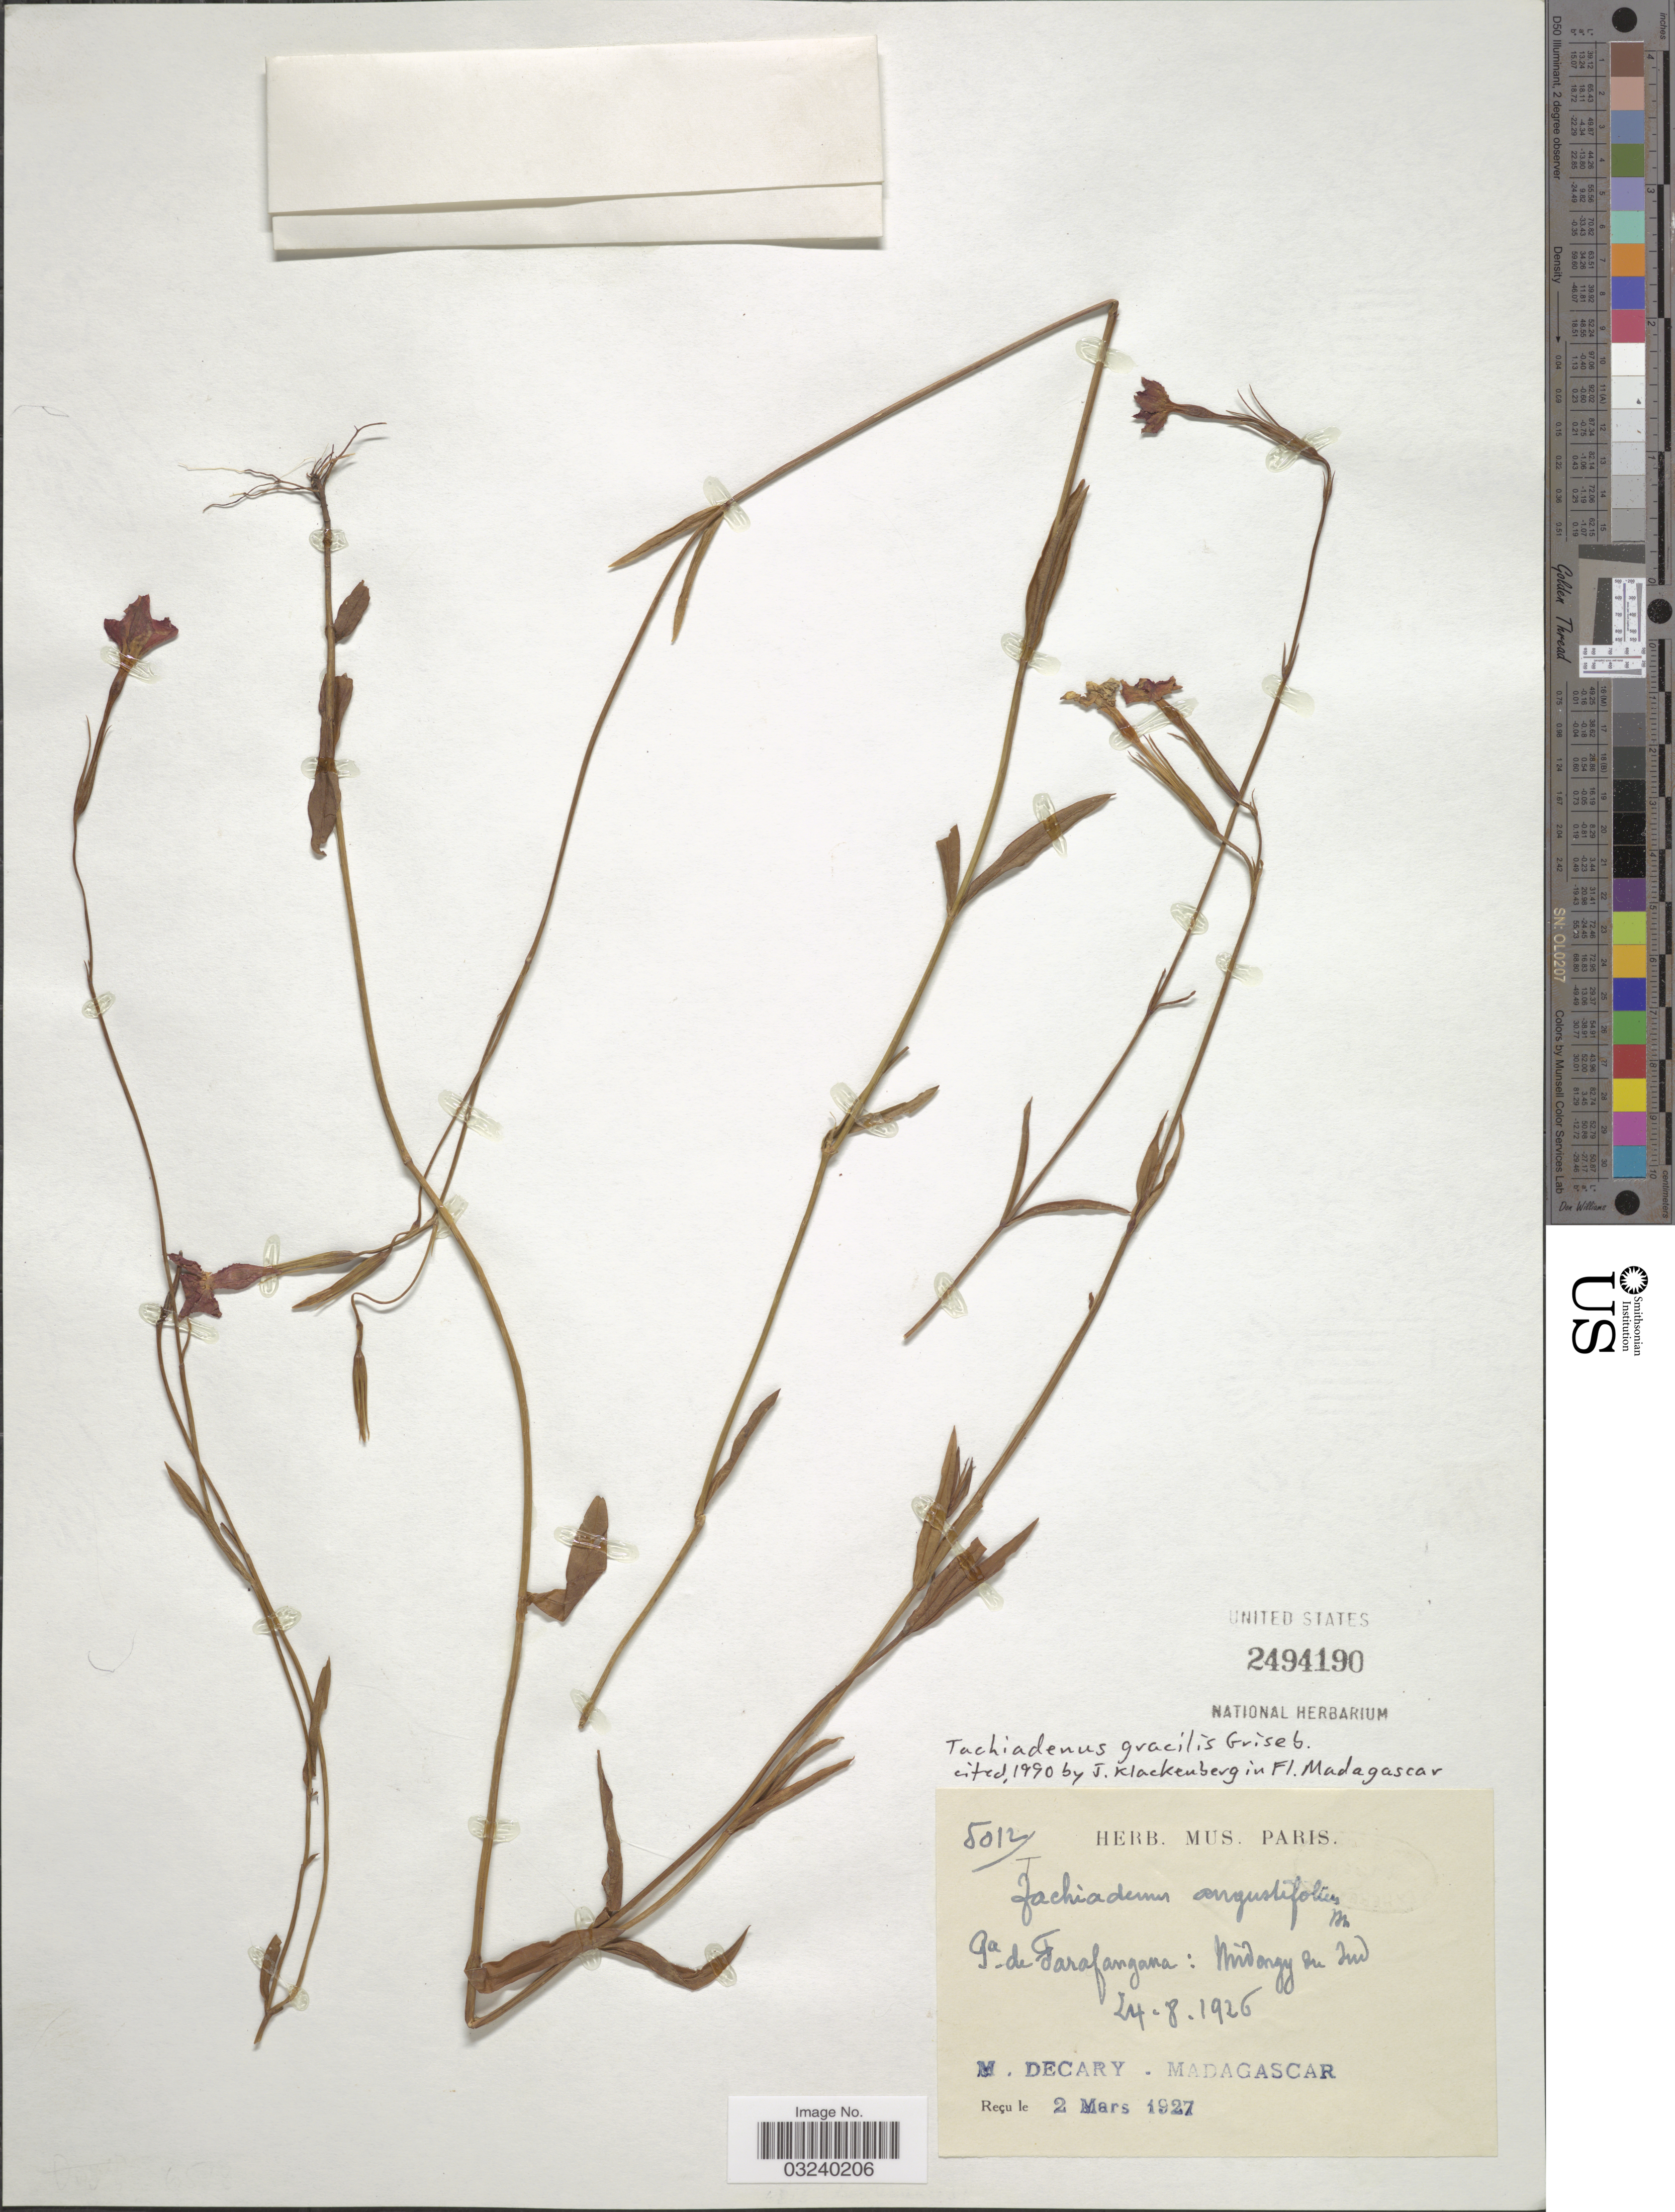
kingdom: Plantae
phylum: Tracheophyta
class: Magnoliopsida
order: Gentianales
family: Gentianaceae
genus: Tachiadenus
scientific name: Tachiadenus gracilis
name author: Griseb.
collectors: R. Decary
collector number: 5012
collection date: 1926-08-24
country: Madagascar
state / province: Atsimo-Atsinanana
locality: Pce de Farafangana [Province of Farafangana]: Midongy du Sud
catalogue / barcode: US 2494190